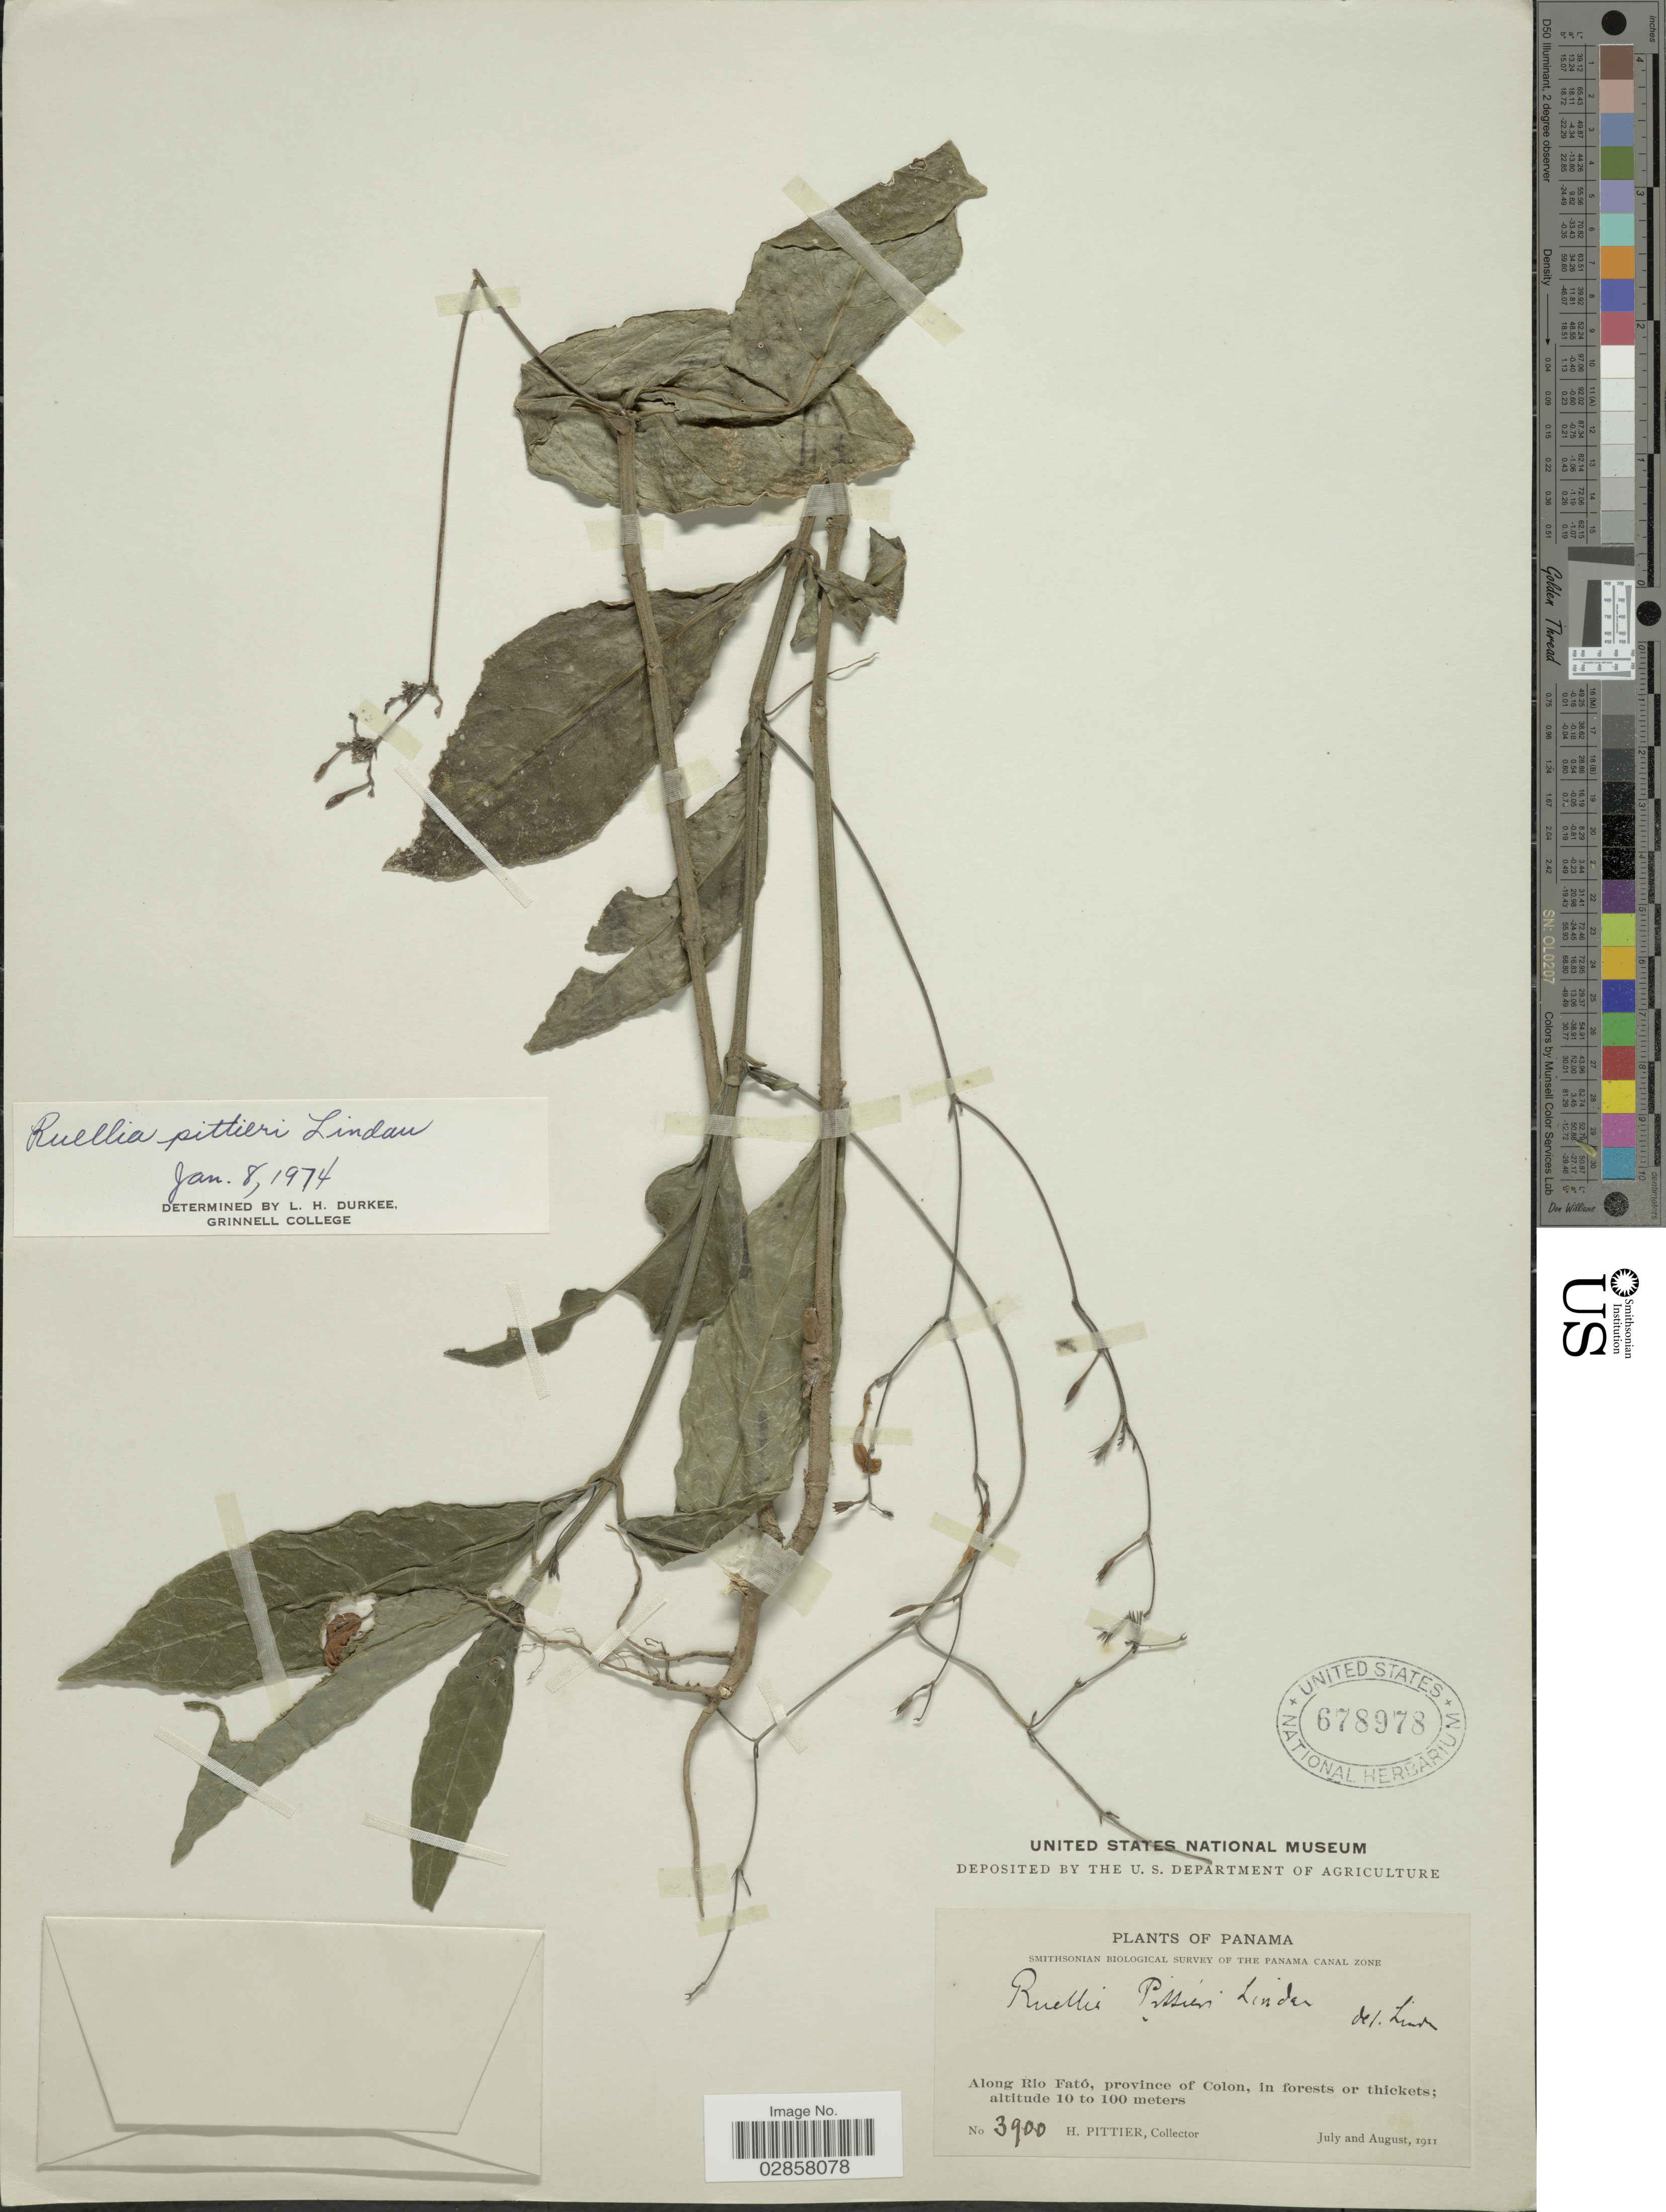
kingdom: Plantae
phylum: Tracheophyta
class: Magnoliopsida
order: Lamiales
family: Acanthaceae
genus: Ruellia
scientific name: Ruellia pittieri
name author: Lindau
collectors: H. F. Pittier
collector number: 3900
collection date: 1911-07/1911-08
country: Panama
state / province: Colón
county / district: Canal Zone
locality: Canal Zone. Along Rio Fató.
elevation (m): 10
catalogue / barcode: US 678978